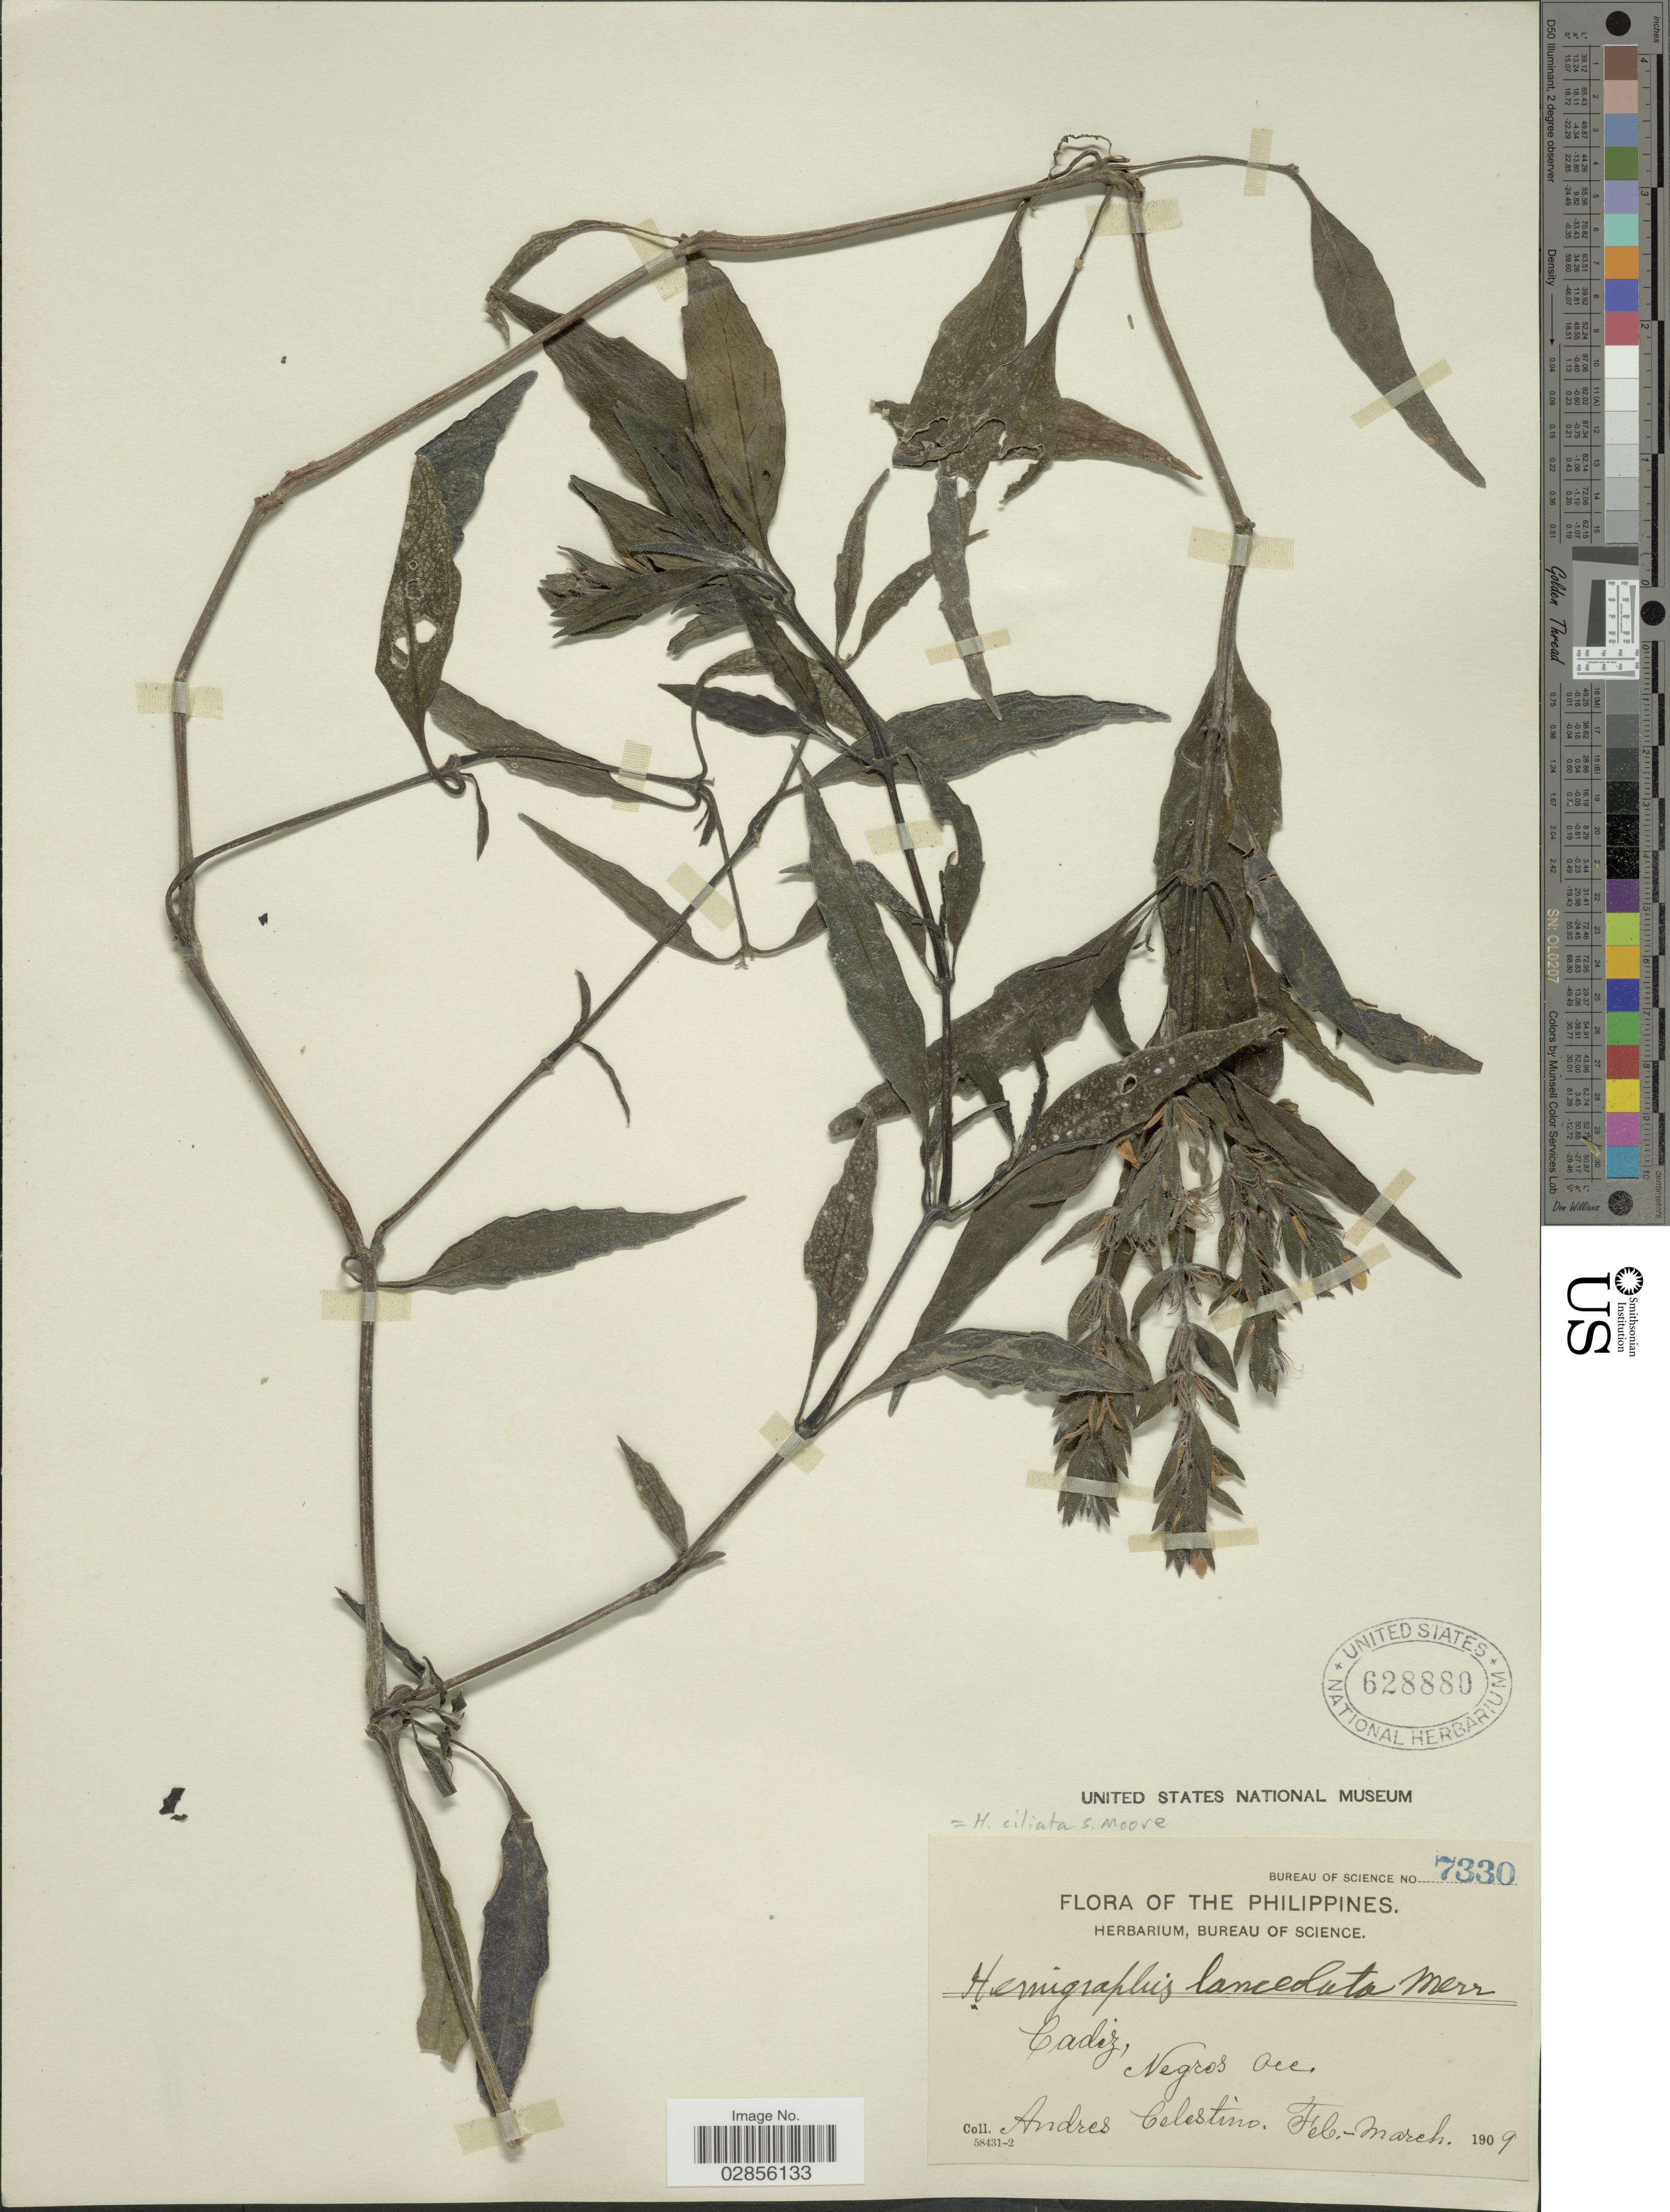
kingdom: Plantae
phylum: Tracheophyta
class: Magnoliopsida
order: Lamiales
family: Acanthaceae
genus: Hemigraphis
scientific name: Hemigraphis ciliata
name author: S. Moore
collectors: A. Celestino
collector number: Bureau of Science 7330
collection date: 1909-02/1909-03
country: Philippines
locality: Cadiz, Negros Acc.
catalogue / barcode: US 628880